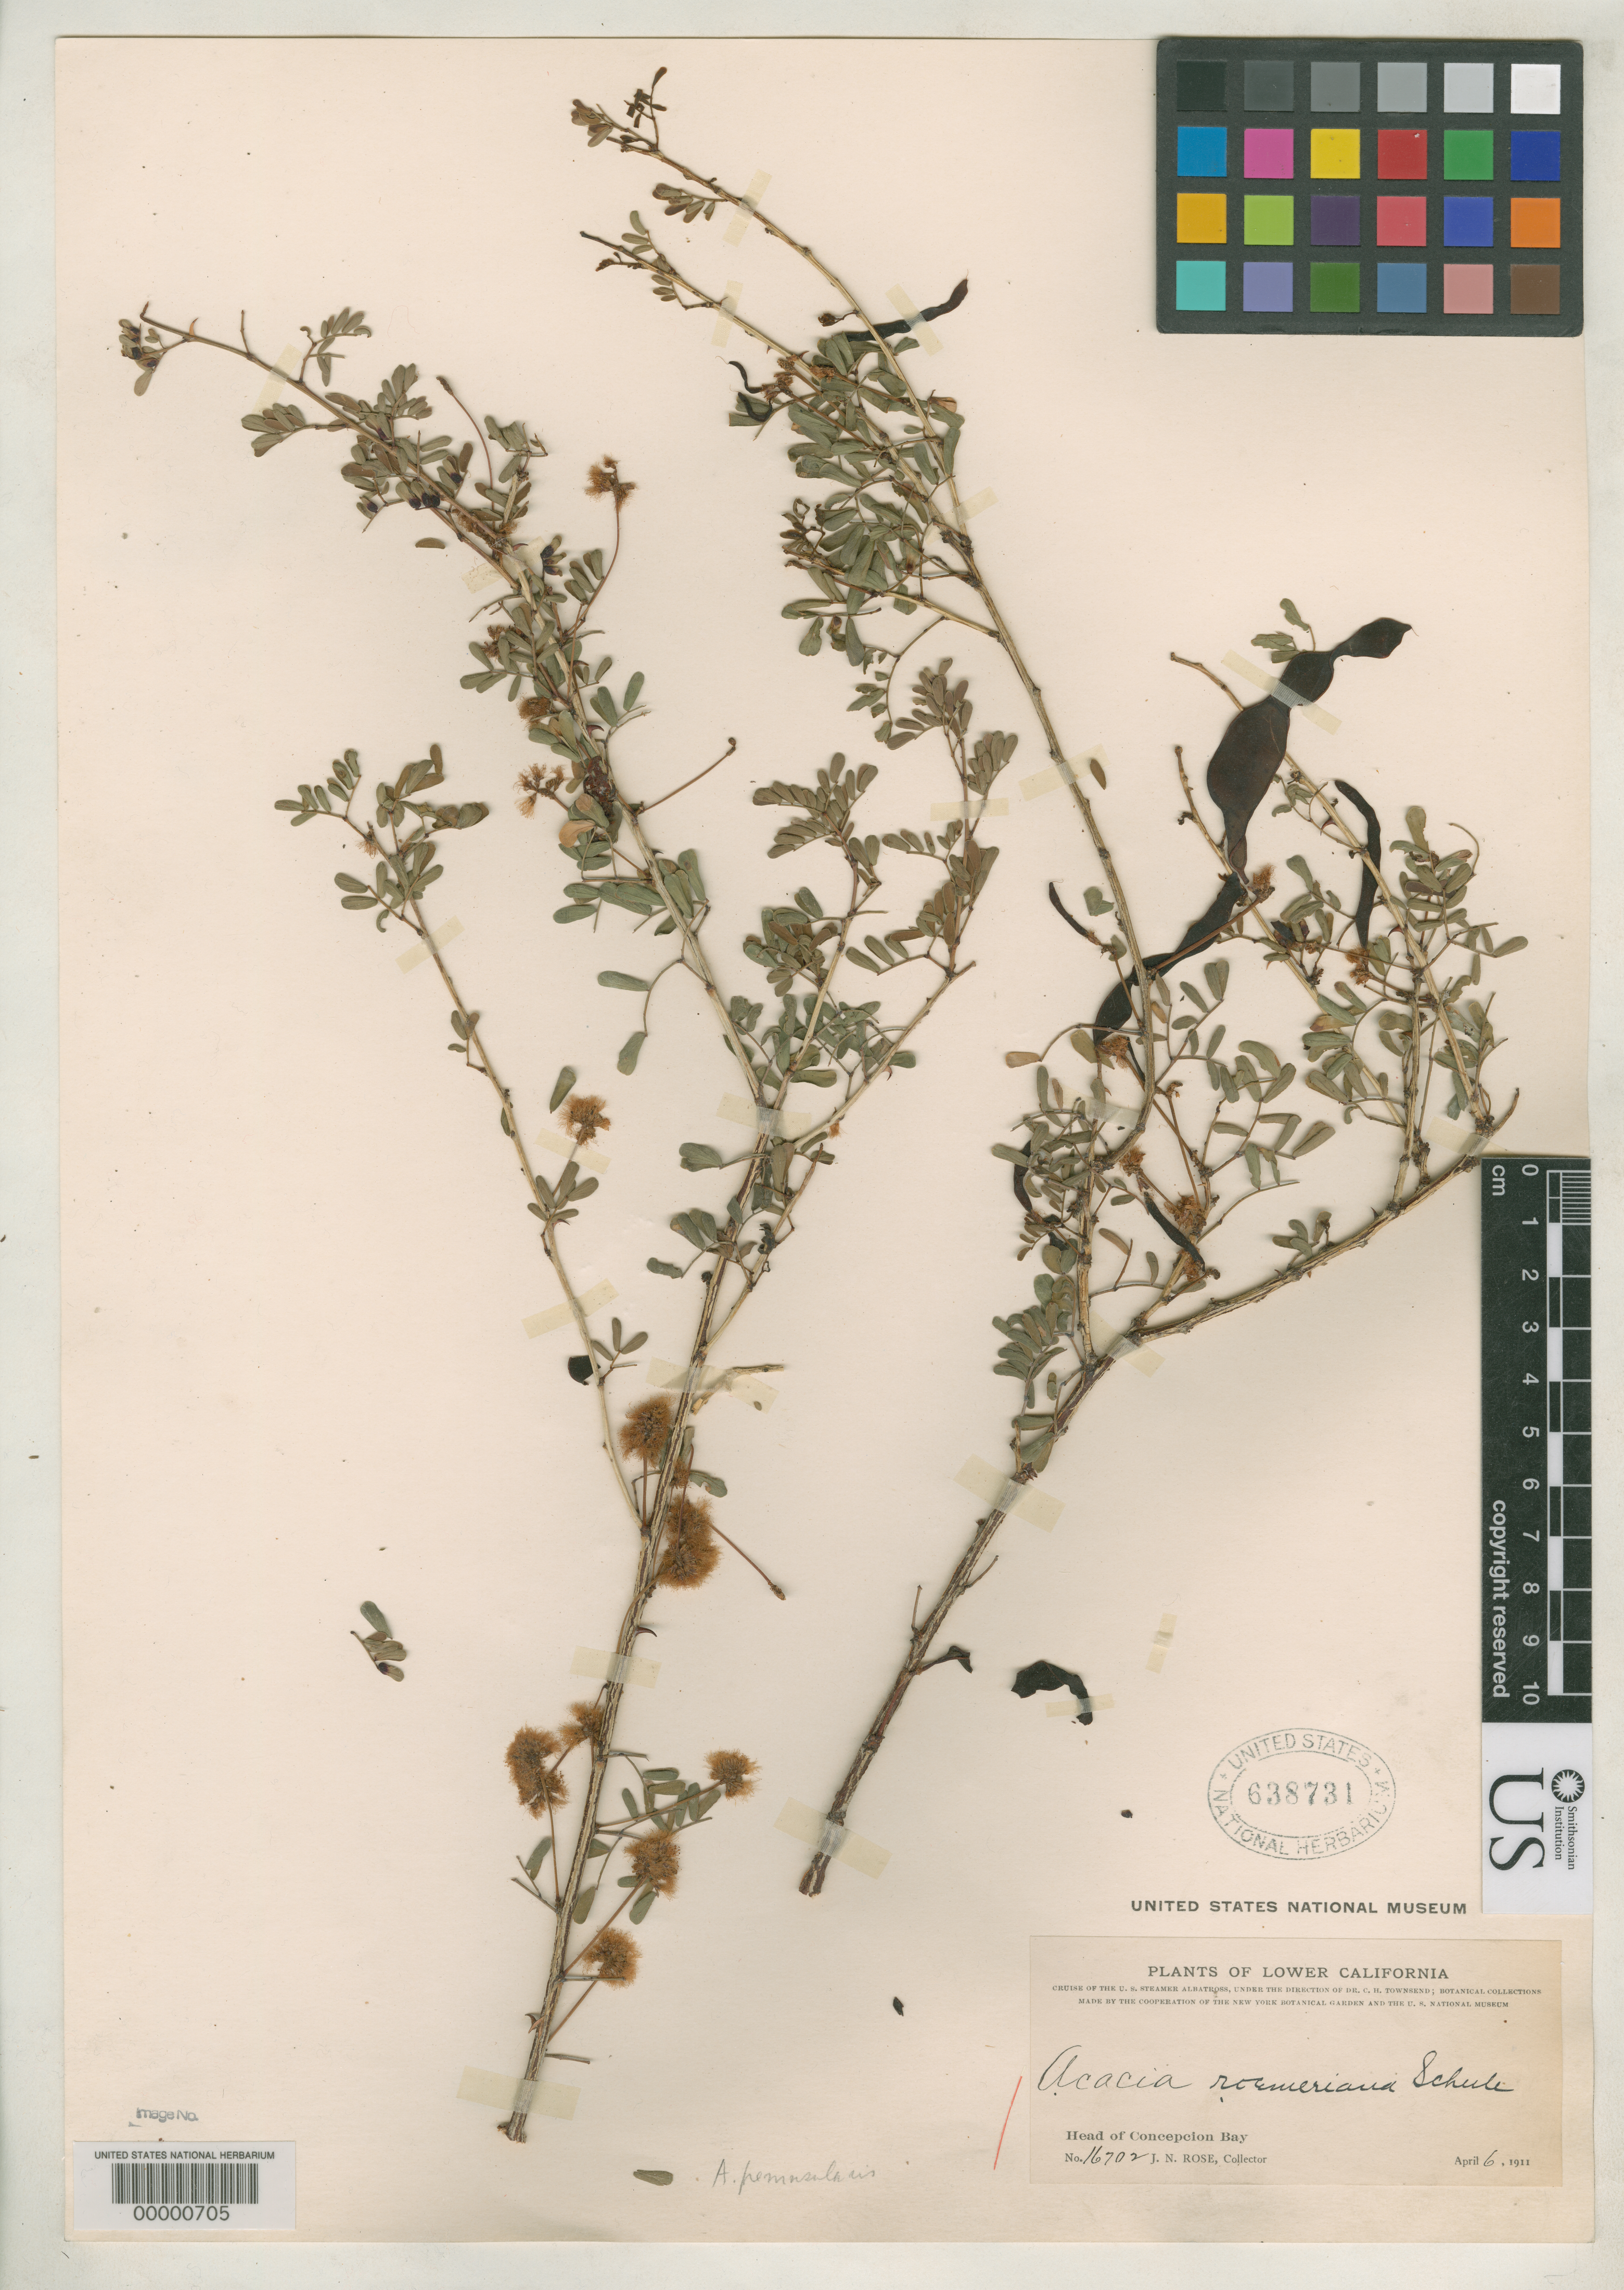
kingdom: Plantae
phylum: Tracheophyta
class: Magnoliopsida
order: Fabales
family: Fabaceae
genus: Senegalia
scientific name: Senegalia peninsularis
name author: Britton & Rose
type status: Isotype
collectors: J. N. Rose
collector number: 16702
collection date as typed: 06 Apr 1911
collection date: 1911-04-06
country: Mexico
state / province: Baja California Sur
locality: Head of Concepcion Bay.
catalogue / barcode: US 638731